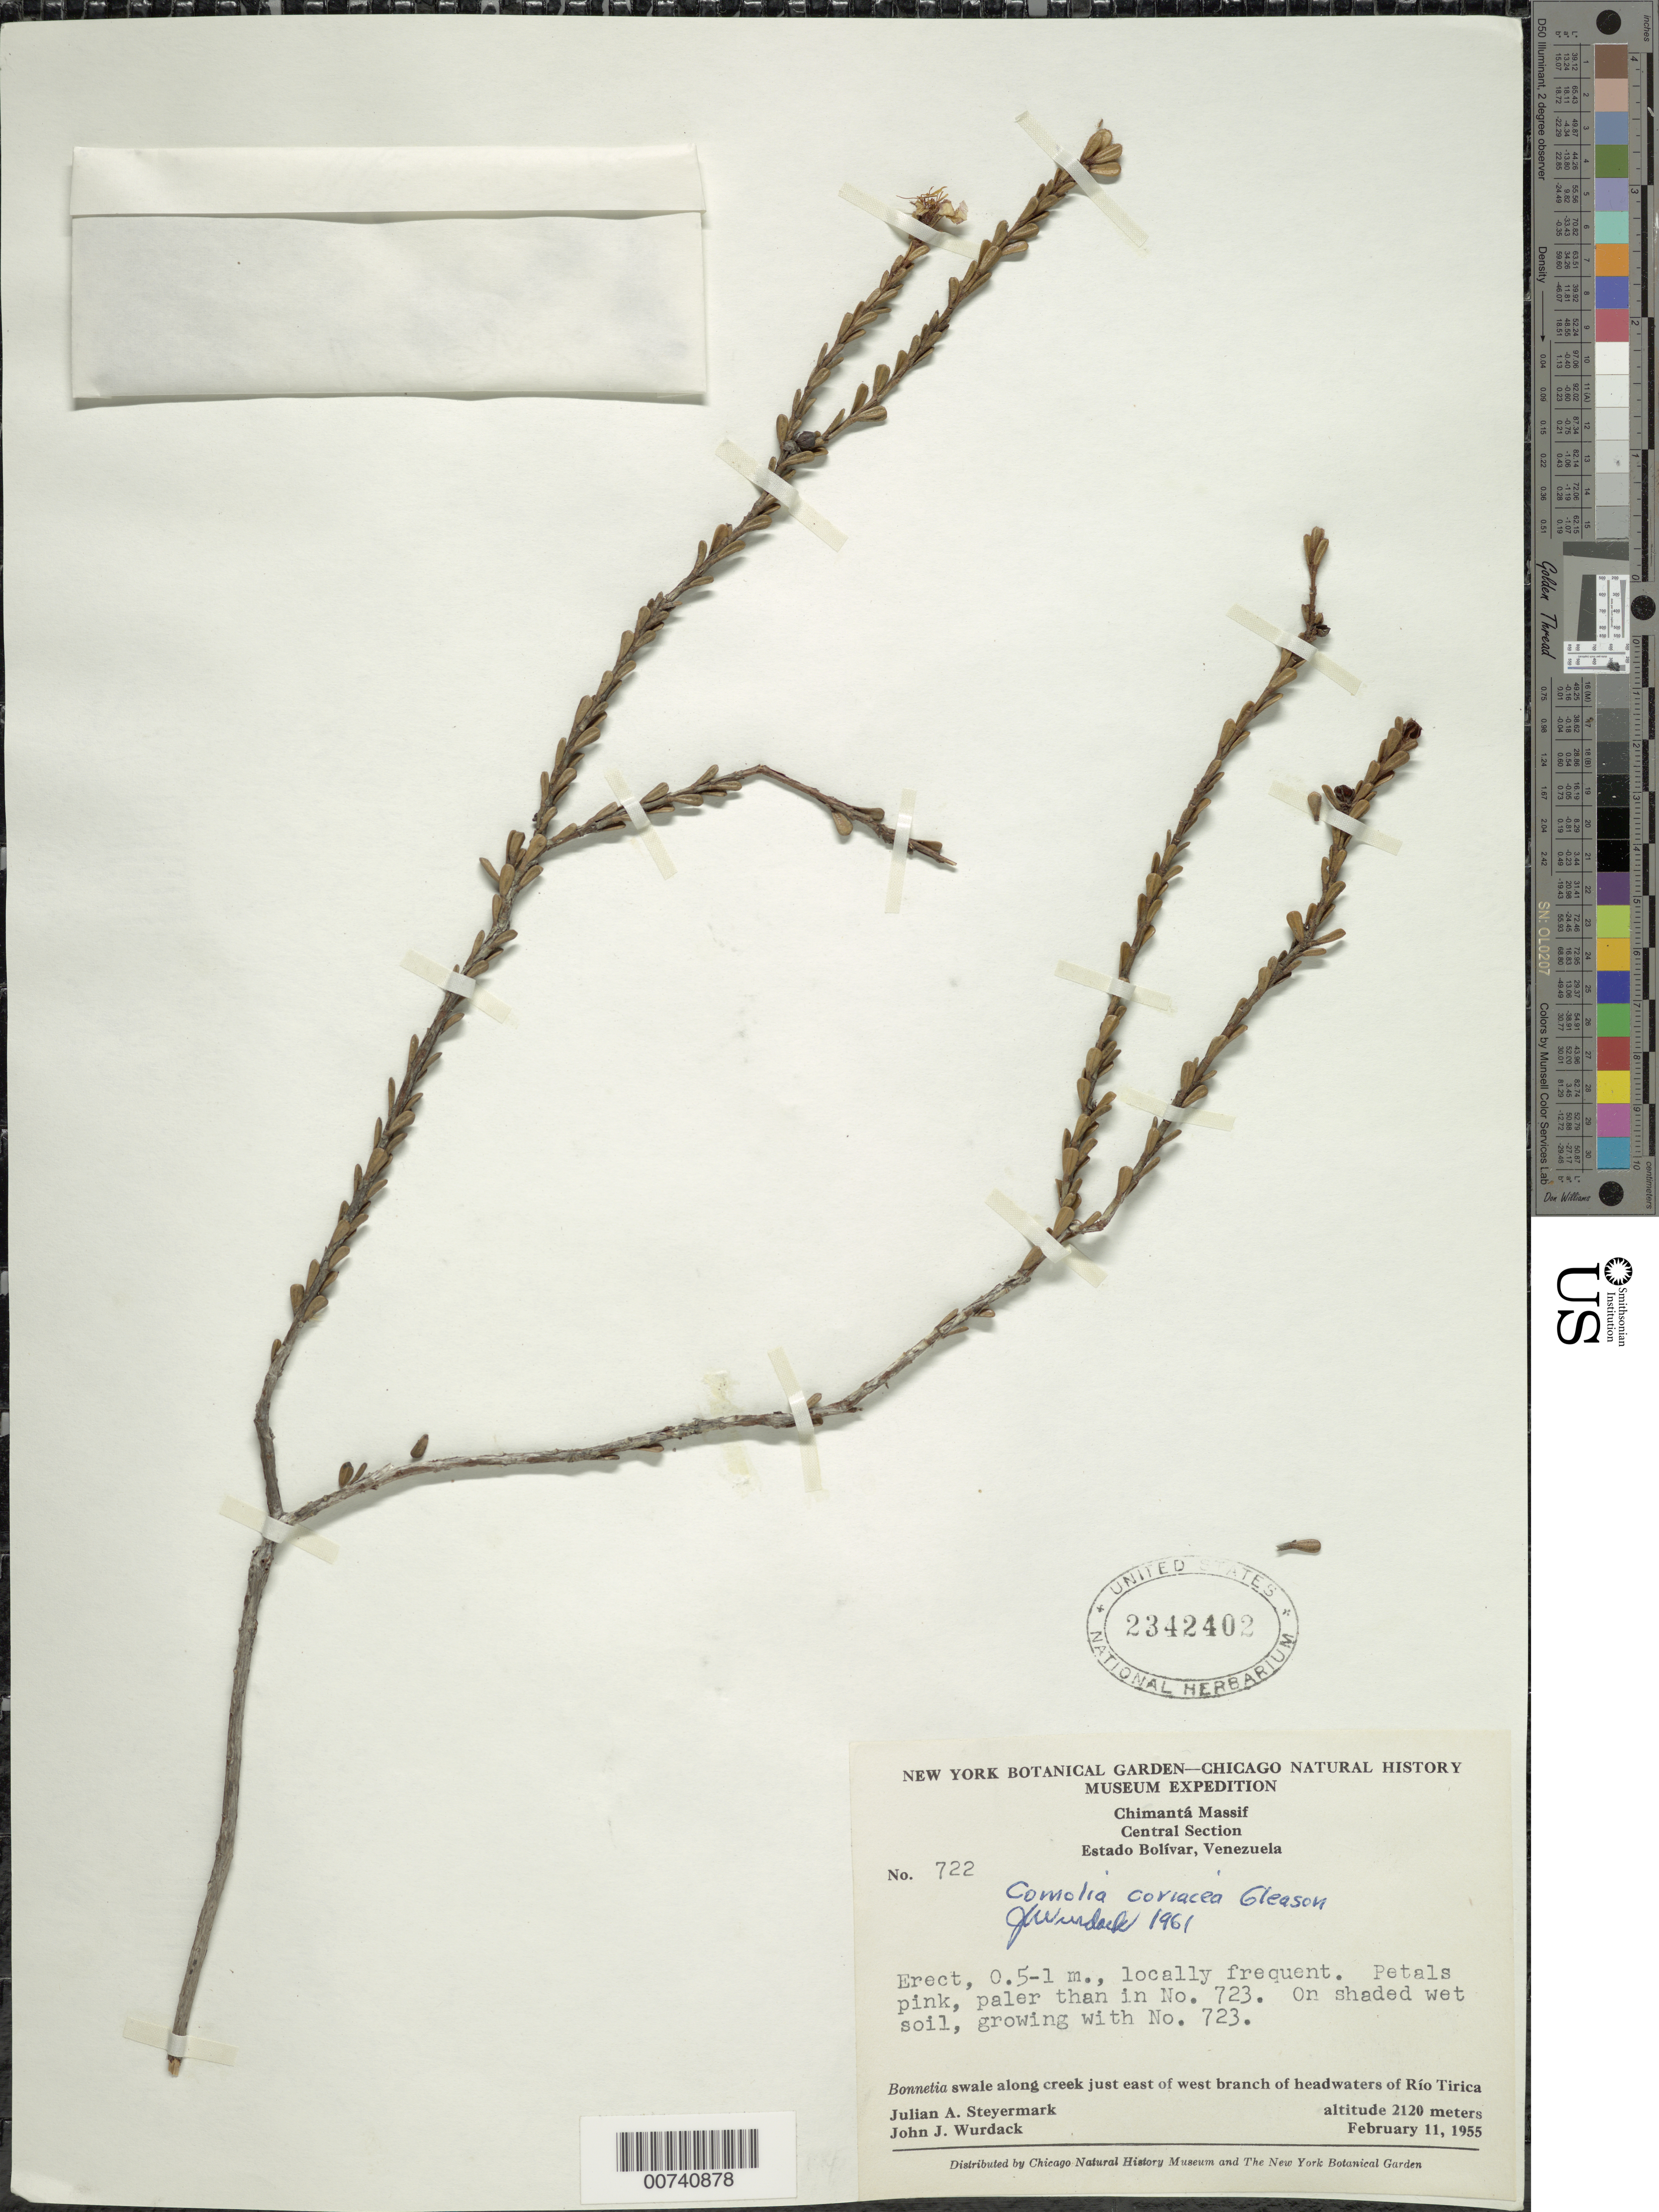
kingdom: Plantae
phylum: Tracheophyta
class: Magnoliopsida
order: Myrtales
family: Melastomataceae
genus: Comoliopsis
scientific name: Comoliopsis coriacea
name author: (Gleason) M.J. Rocha & P.J.F. Guim.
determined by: Nunes da Silva, Diego, (RB), Jardim Botanico do Rio de Janeiro - Herbario (BRAZIL)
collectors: J. Steyermark & J. J. Wurdack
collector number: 55 722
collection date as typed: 11-Feb-55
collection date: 1955-02-11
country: Venezuela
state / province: Bolívar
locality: Chimantá Massif, Río Tirica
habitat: Bonnetia swale along creek, on shaded wet soil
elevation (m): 2120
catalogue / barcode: US 2342402